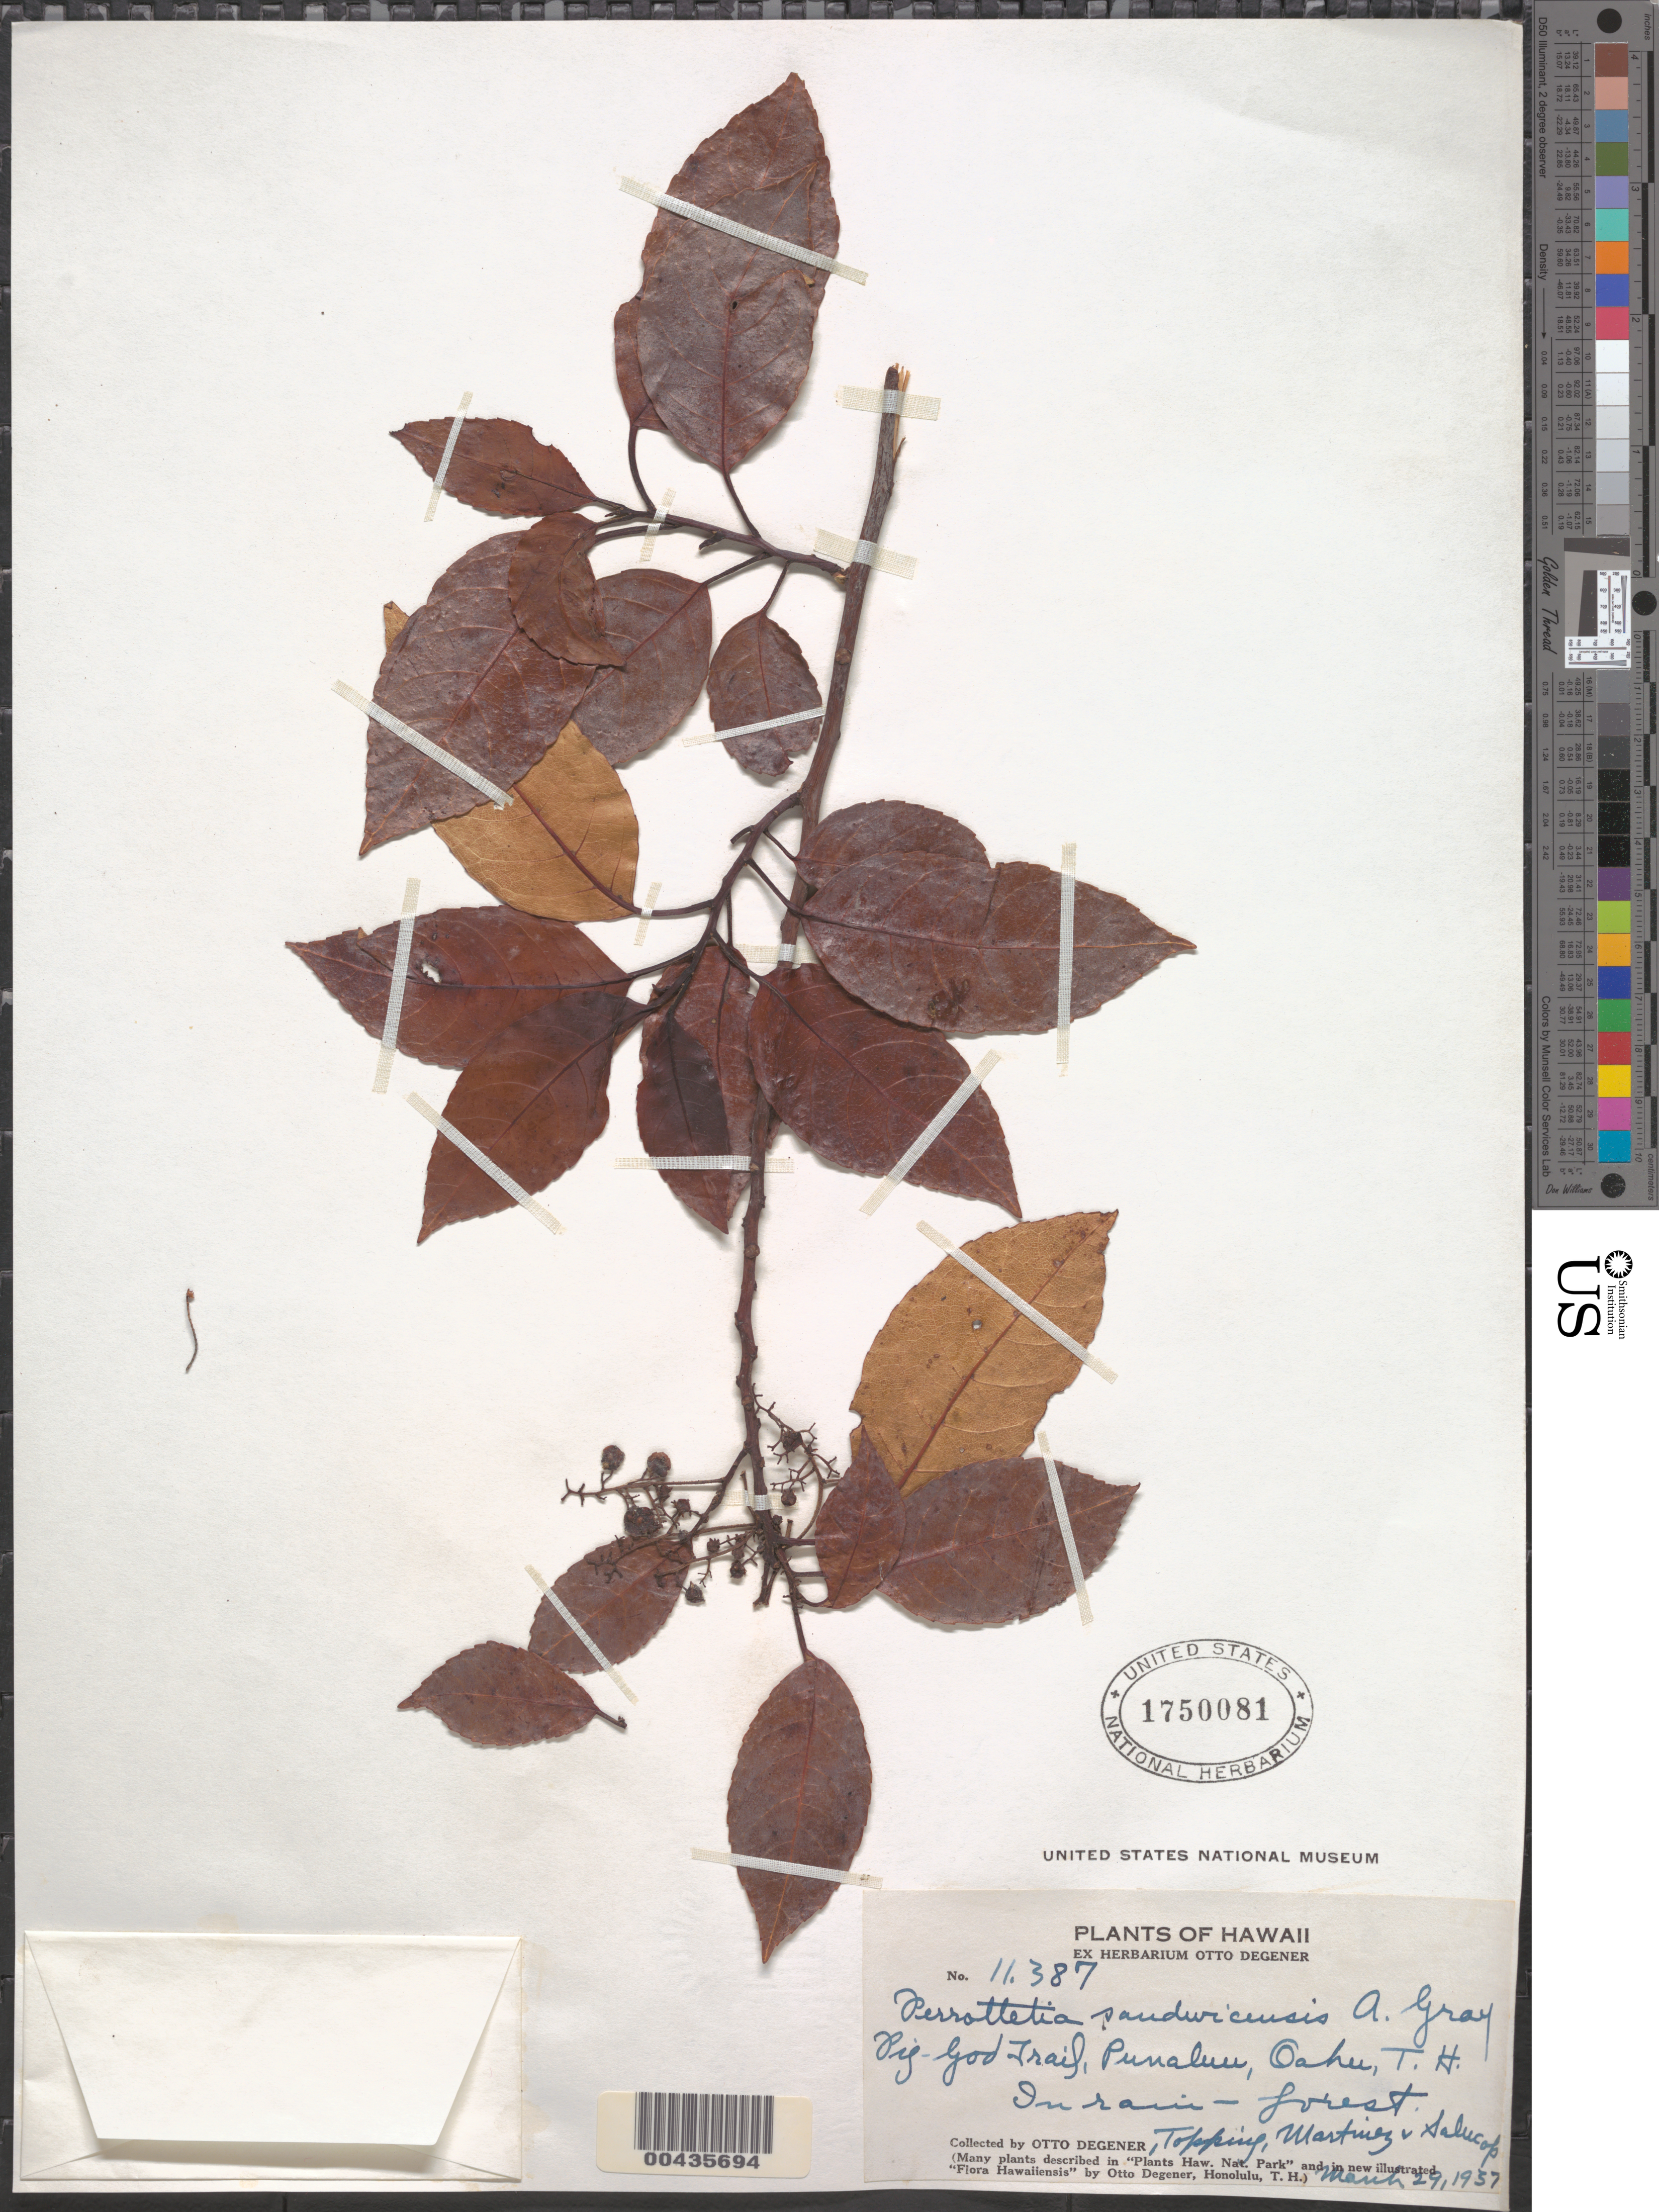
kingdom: Plantae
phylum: Tracheophyta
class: Magnoliopsida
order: Huerteales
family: Dipentodontaceae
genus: Perrottetia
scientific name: Perrottetia sandwicensis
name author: A. Gray in Wilkes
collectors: O. Degener, D. L. Topping, -- Martinez & -- Salucop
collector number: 11387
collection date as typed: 29 Mar 1937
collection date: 1937-03-29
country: United States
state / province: Hawaii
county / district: Honolulu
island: Oahu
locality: Pig-God Trail, Punaluu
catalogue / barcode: US 1750081